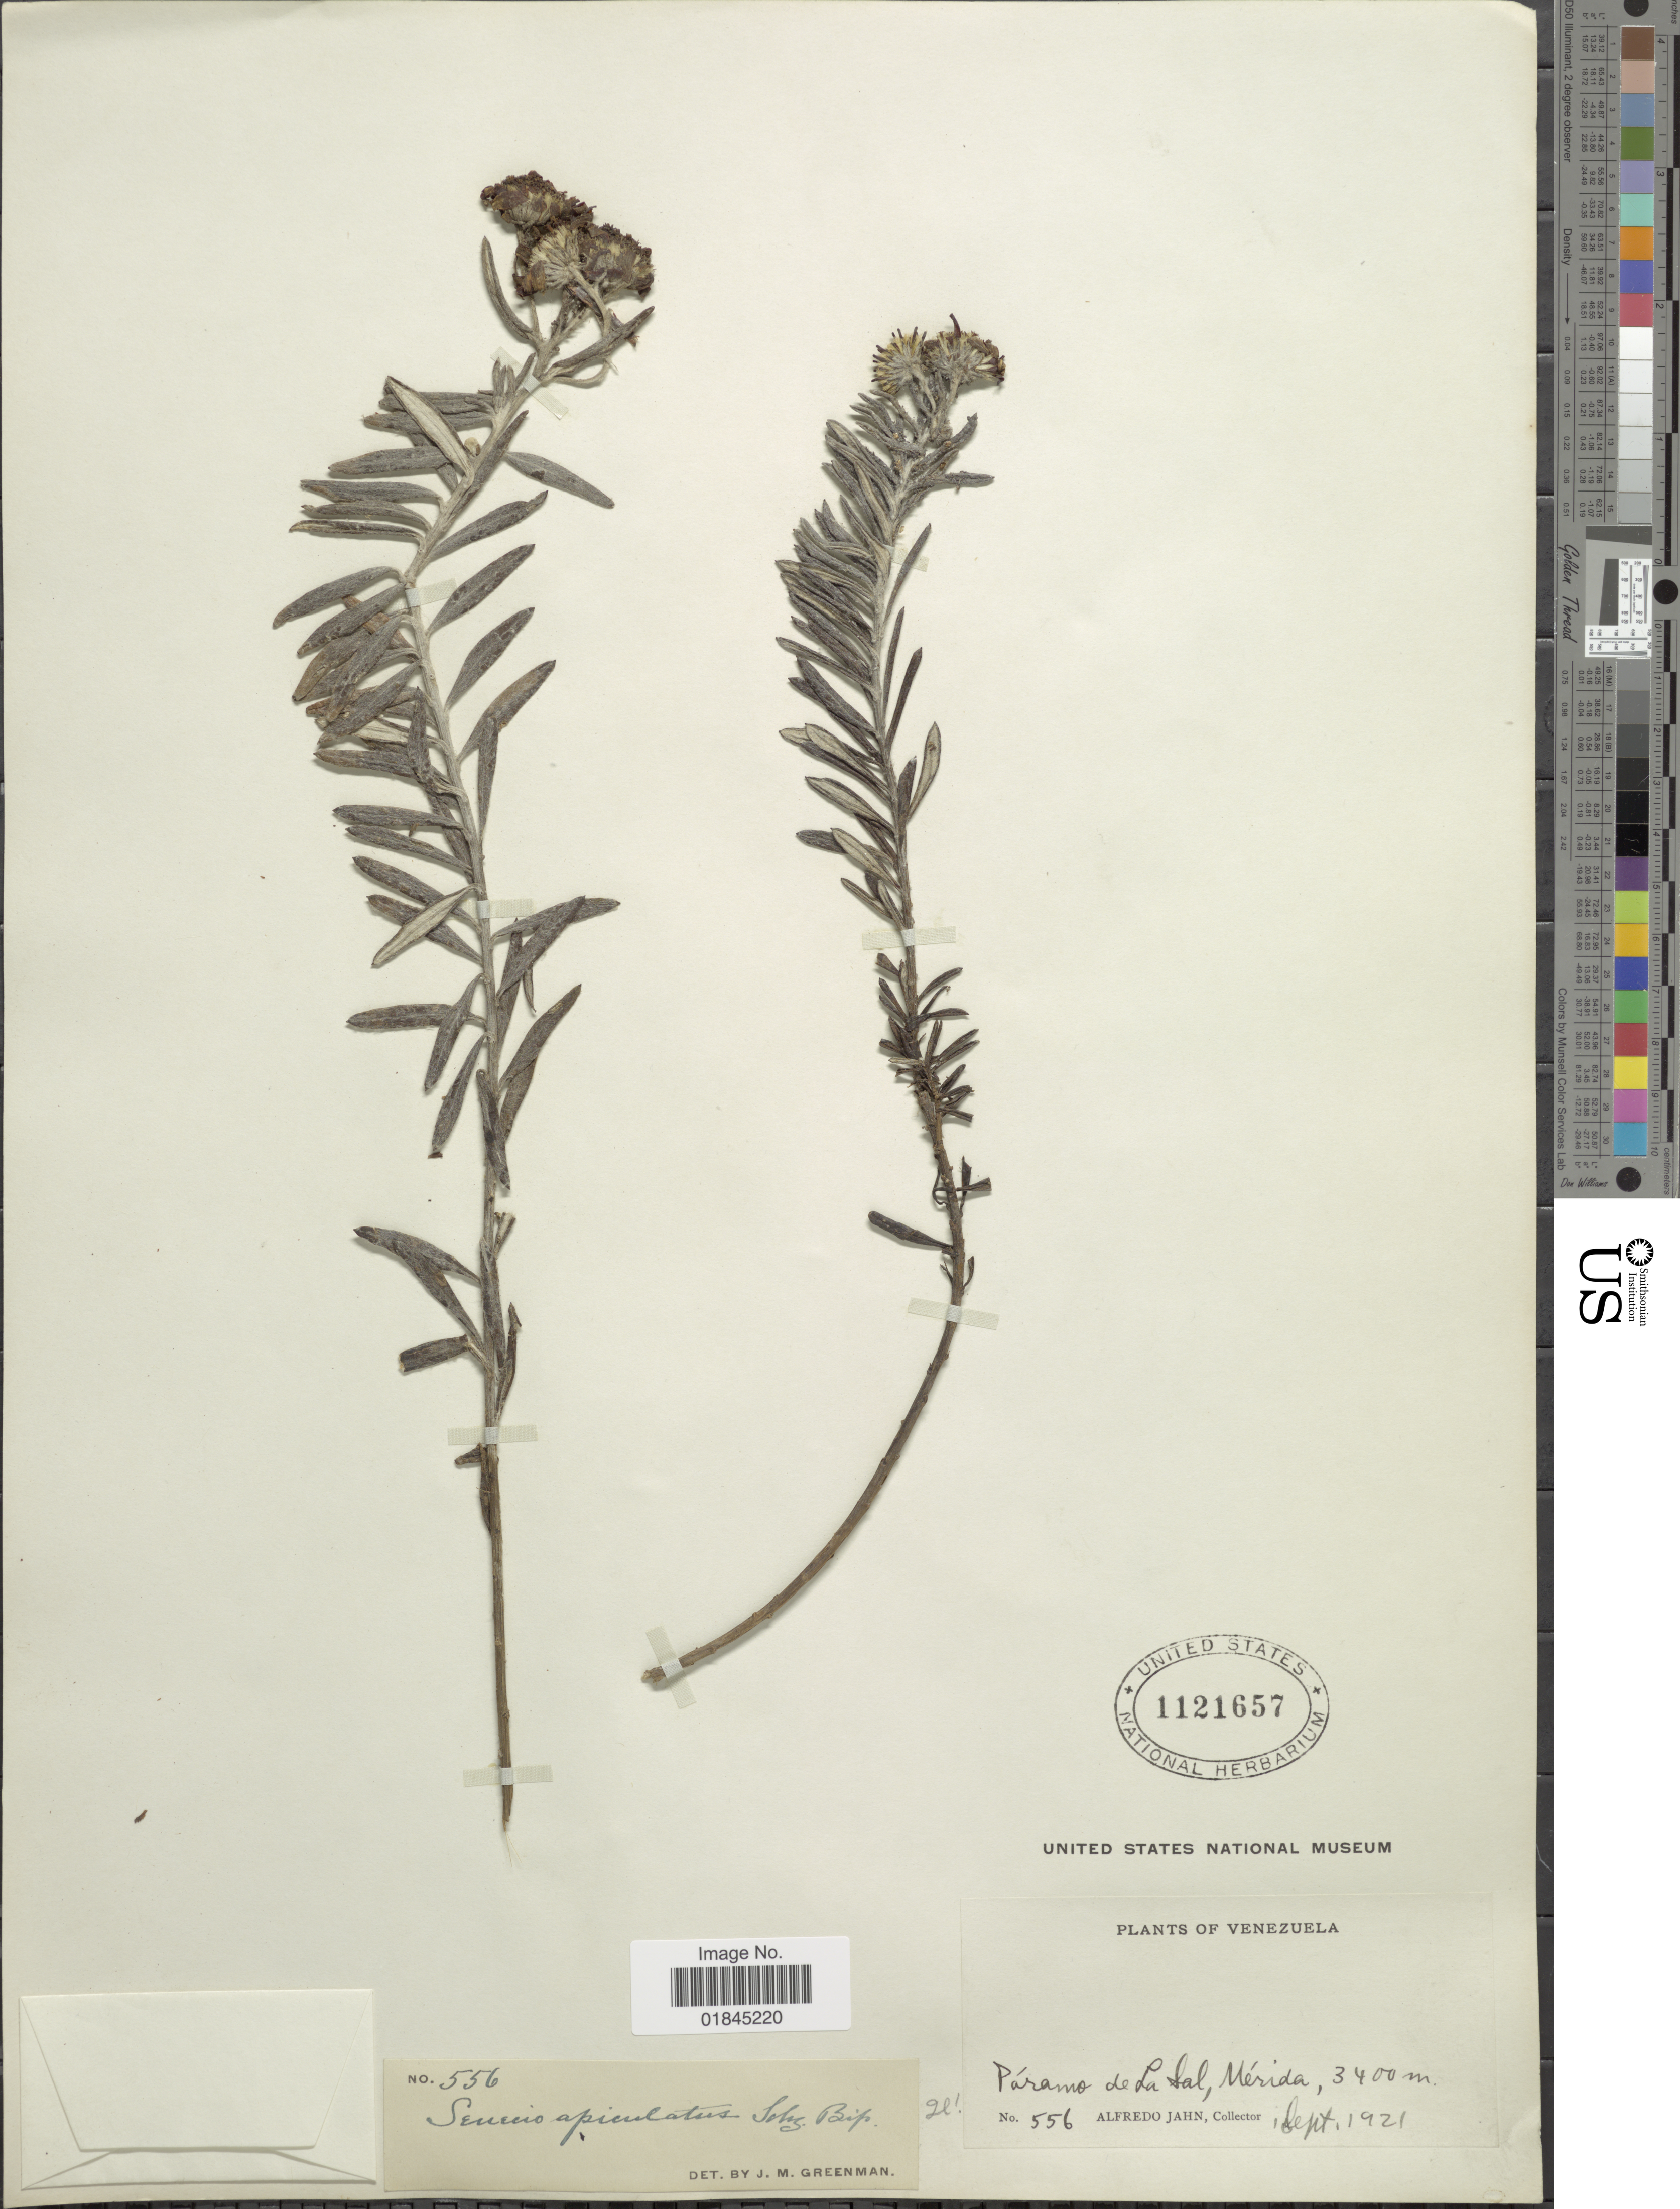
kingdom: Plantae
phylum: Tracheophyta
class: Magnoliopsida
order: Asterales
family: Asteraceae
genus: Pentacalia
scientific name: Pentacalia apiculata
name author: (Sch. Bip. ex Wedd.) Cuatrec.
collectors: A. Jahn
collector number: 556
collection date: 1921-09-01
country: Venezuela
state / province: Mérida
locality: Páramo de La Sal, Mérida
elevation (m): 3400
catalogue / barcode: US 1121657